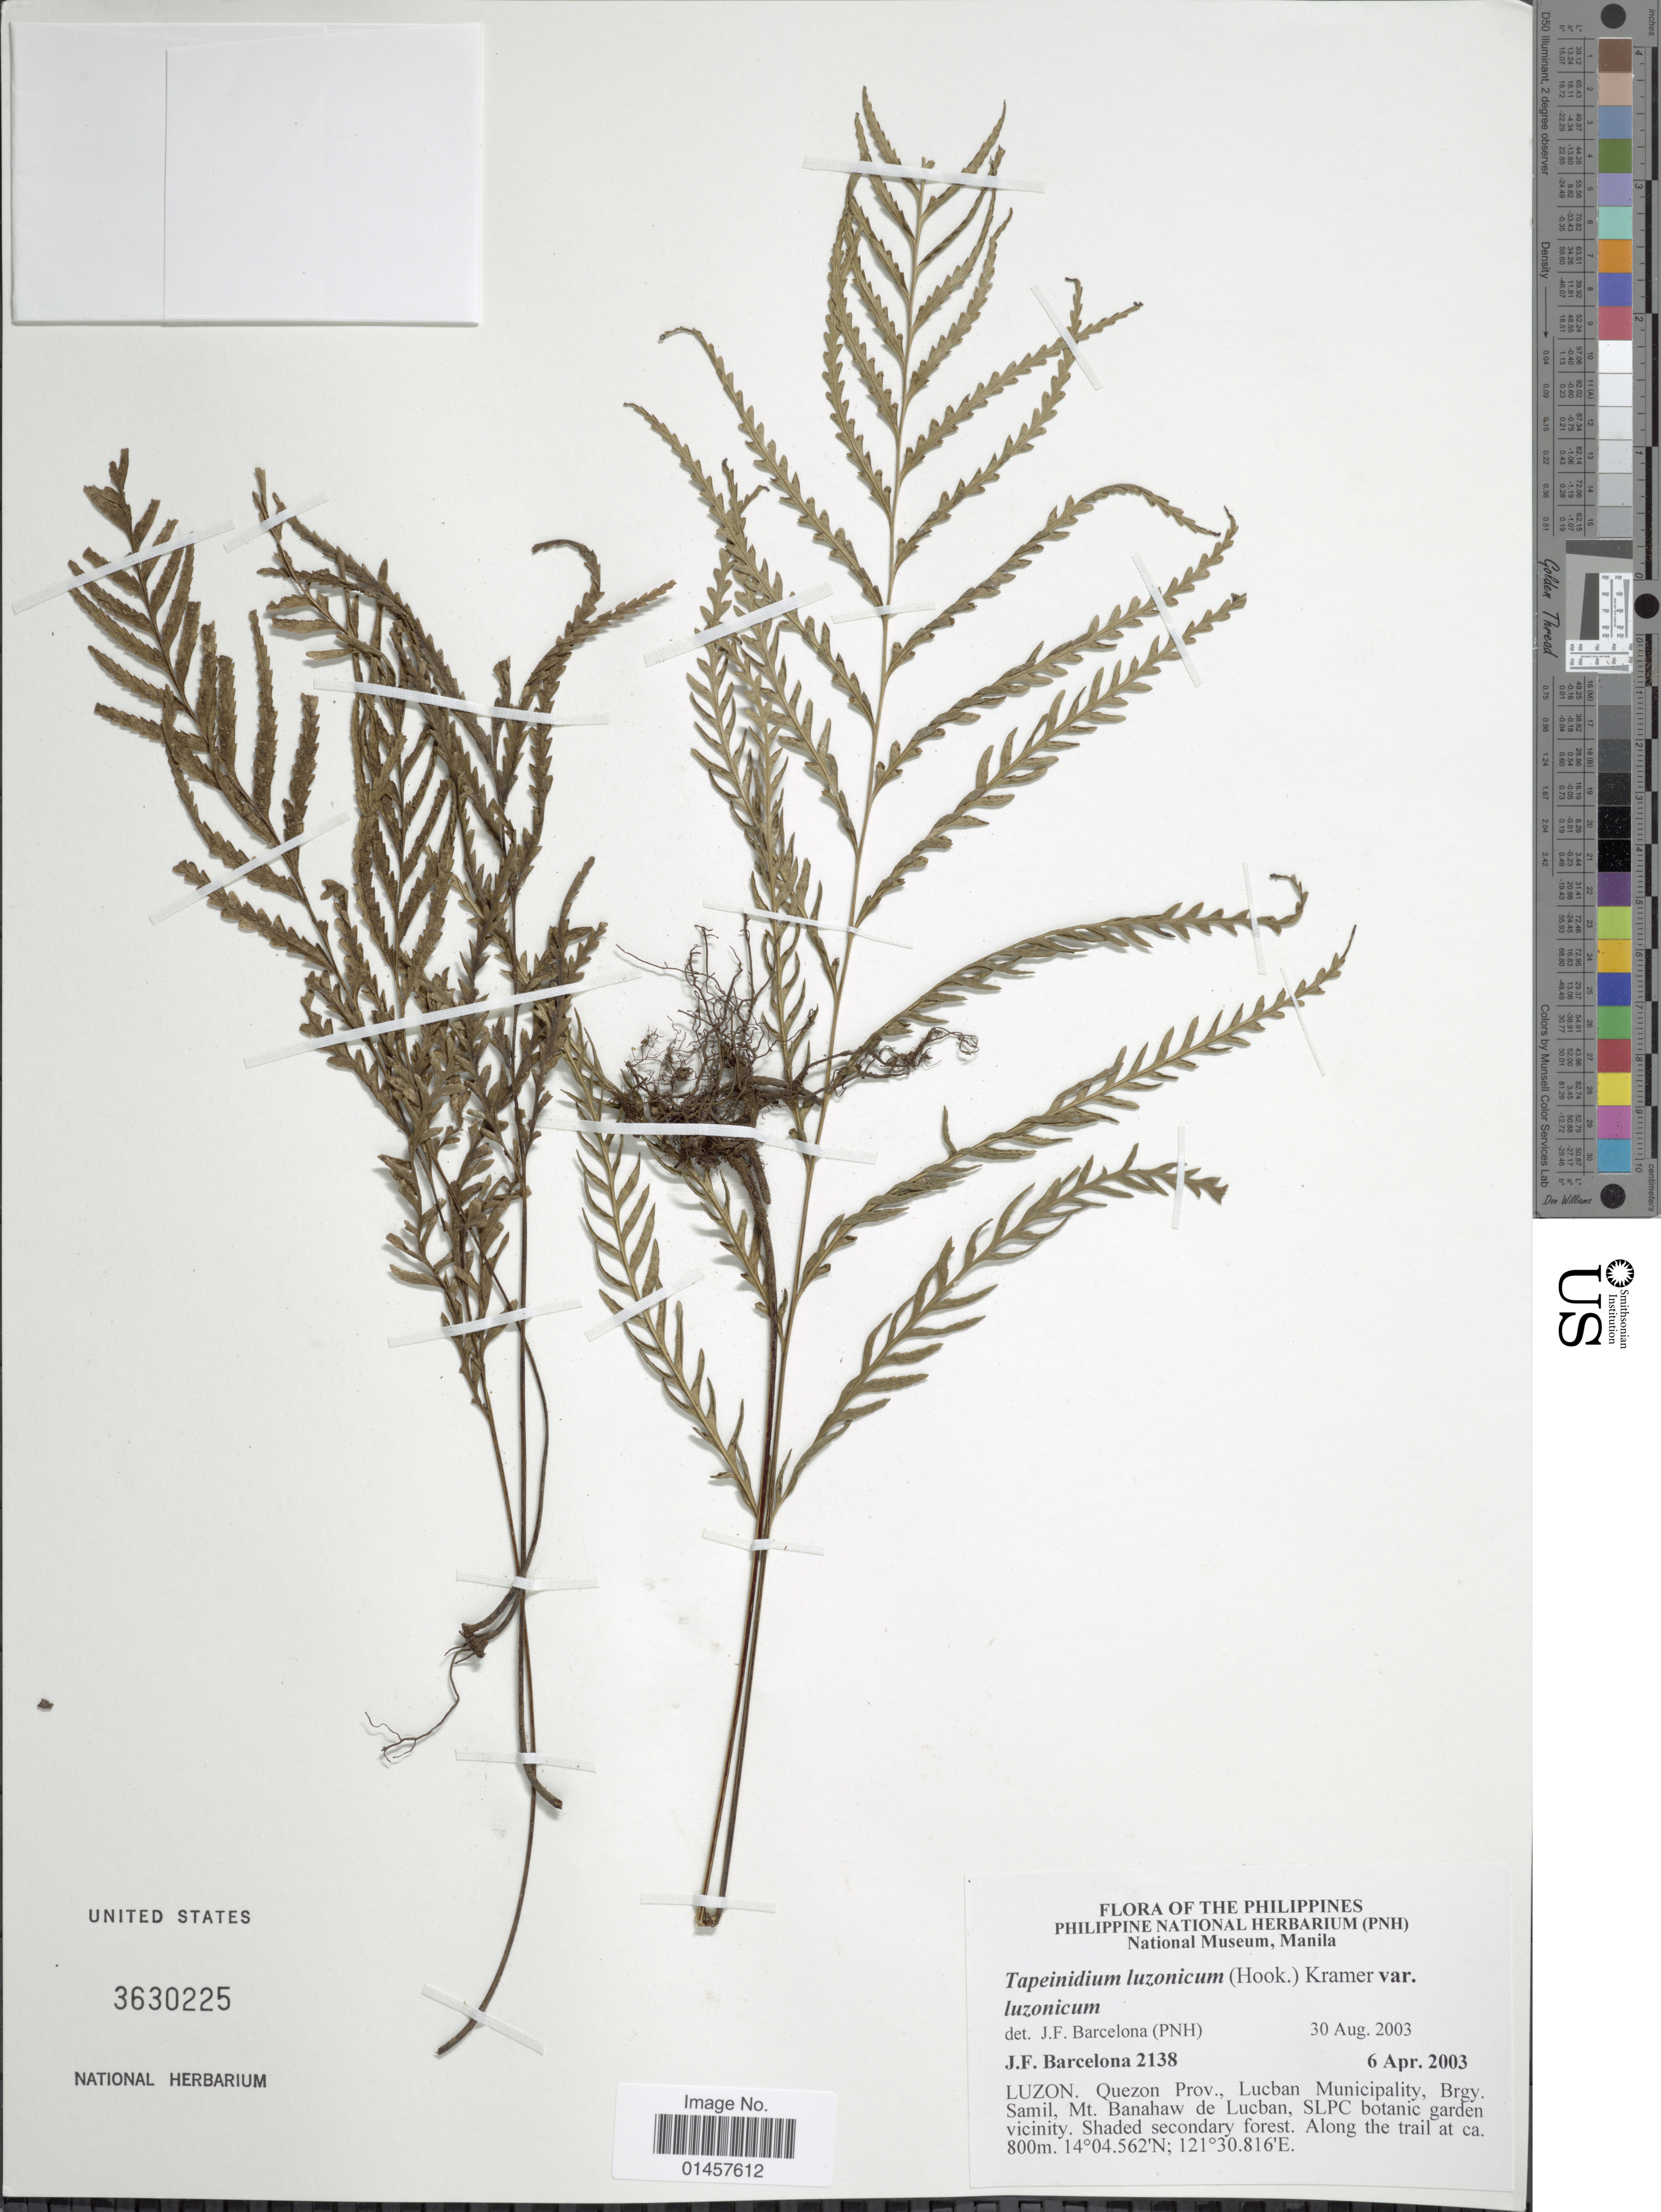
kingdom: Plantae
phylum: Tracheophyta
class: Polypodiopsida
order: Polypodiales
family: Lindsaeaceae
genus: Tapeinidium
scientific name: Tapeinidium luzonicum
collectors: J. F. Barcelona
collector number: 2138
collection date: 2003-04-06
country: Philippines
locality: Luzon, Quezon Prov., Lucban Municipality, Brgy. Samil, Mt. Banahaw de Lucban, SLPC botanic garden vicinity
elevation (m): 800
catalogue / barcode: US 3630225